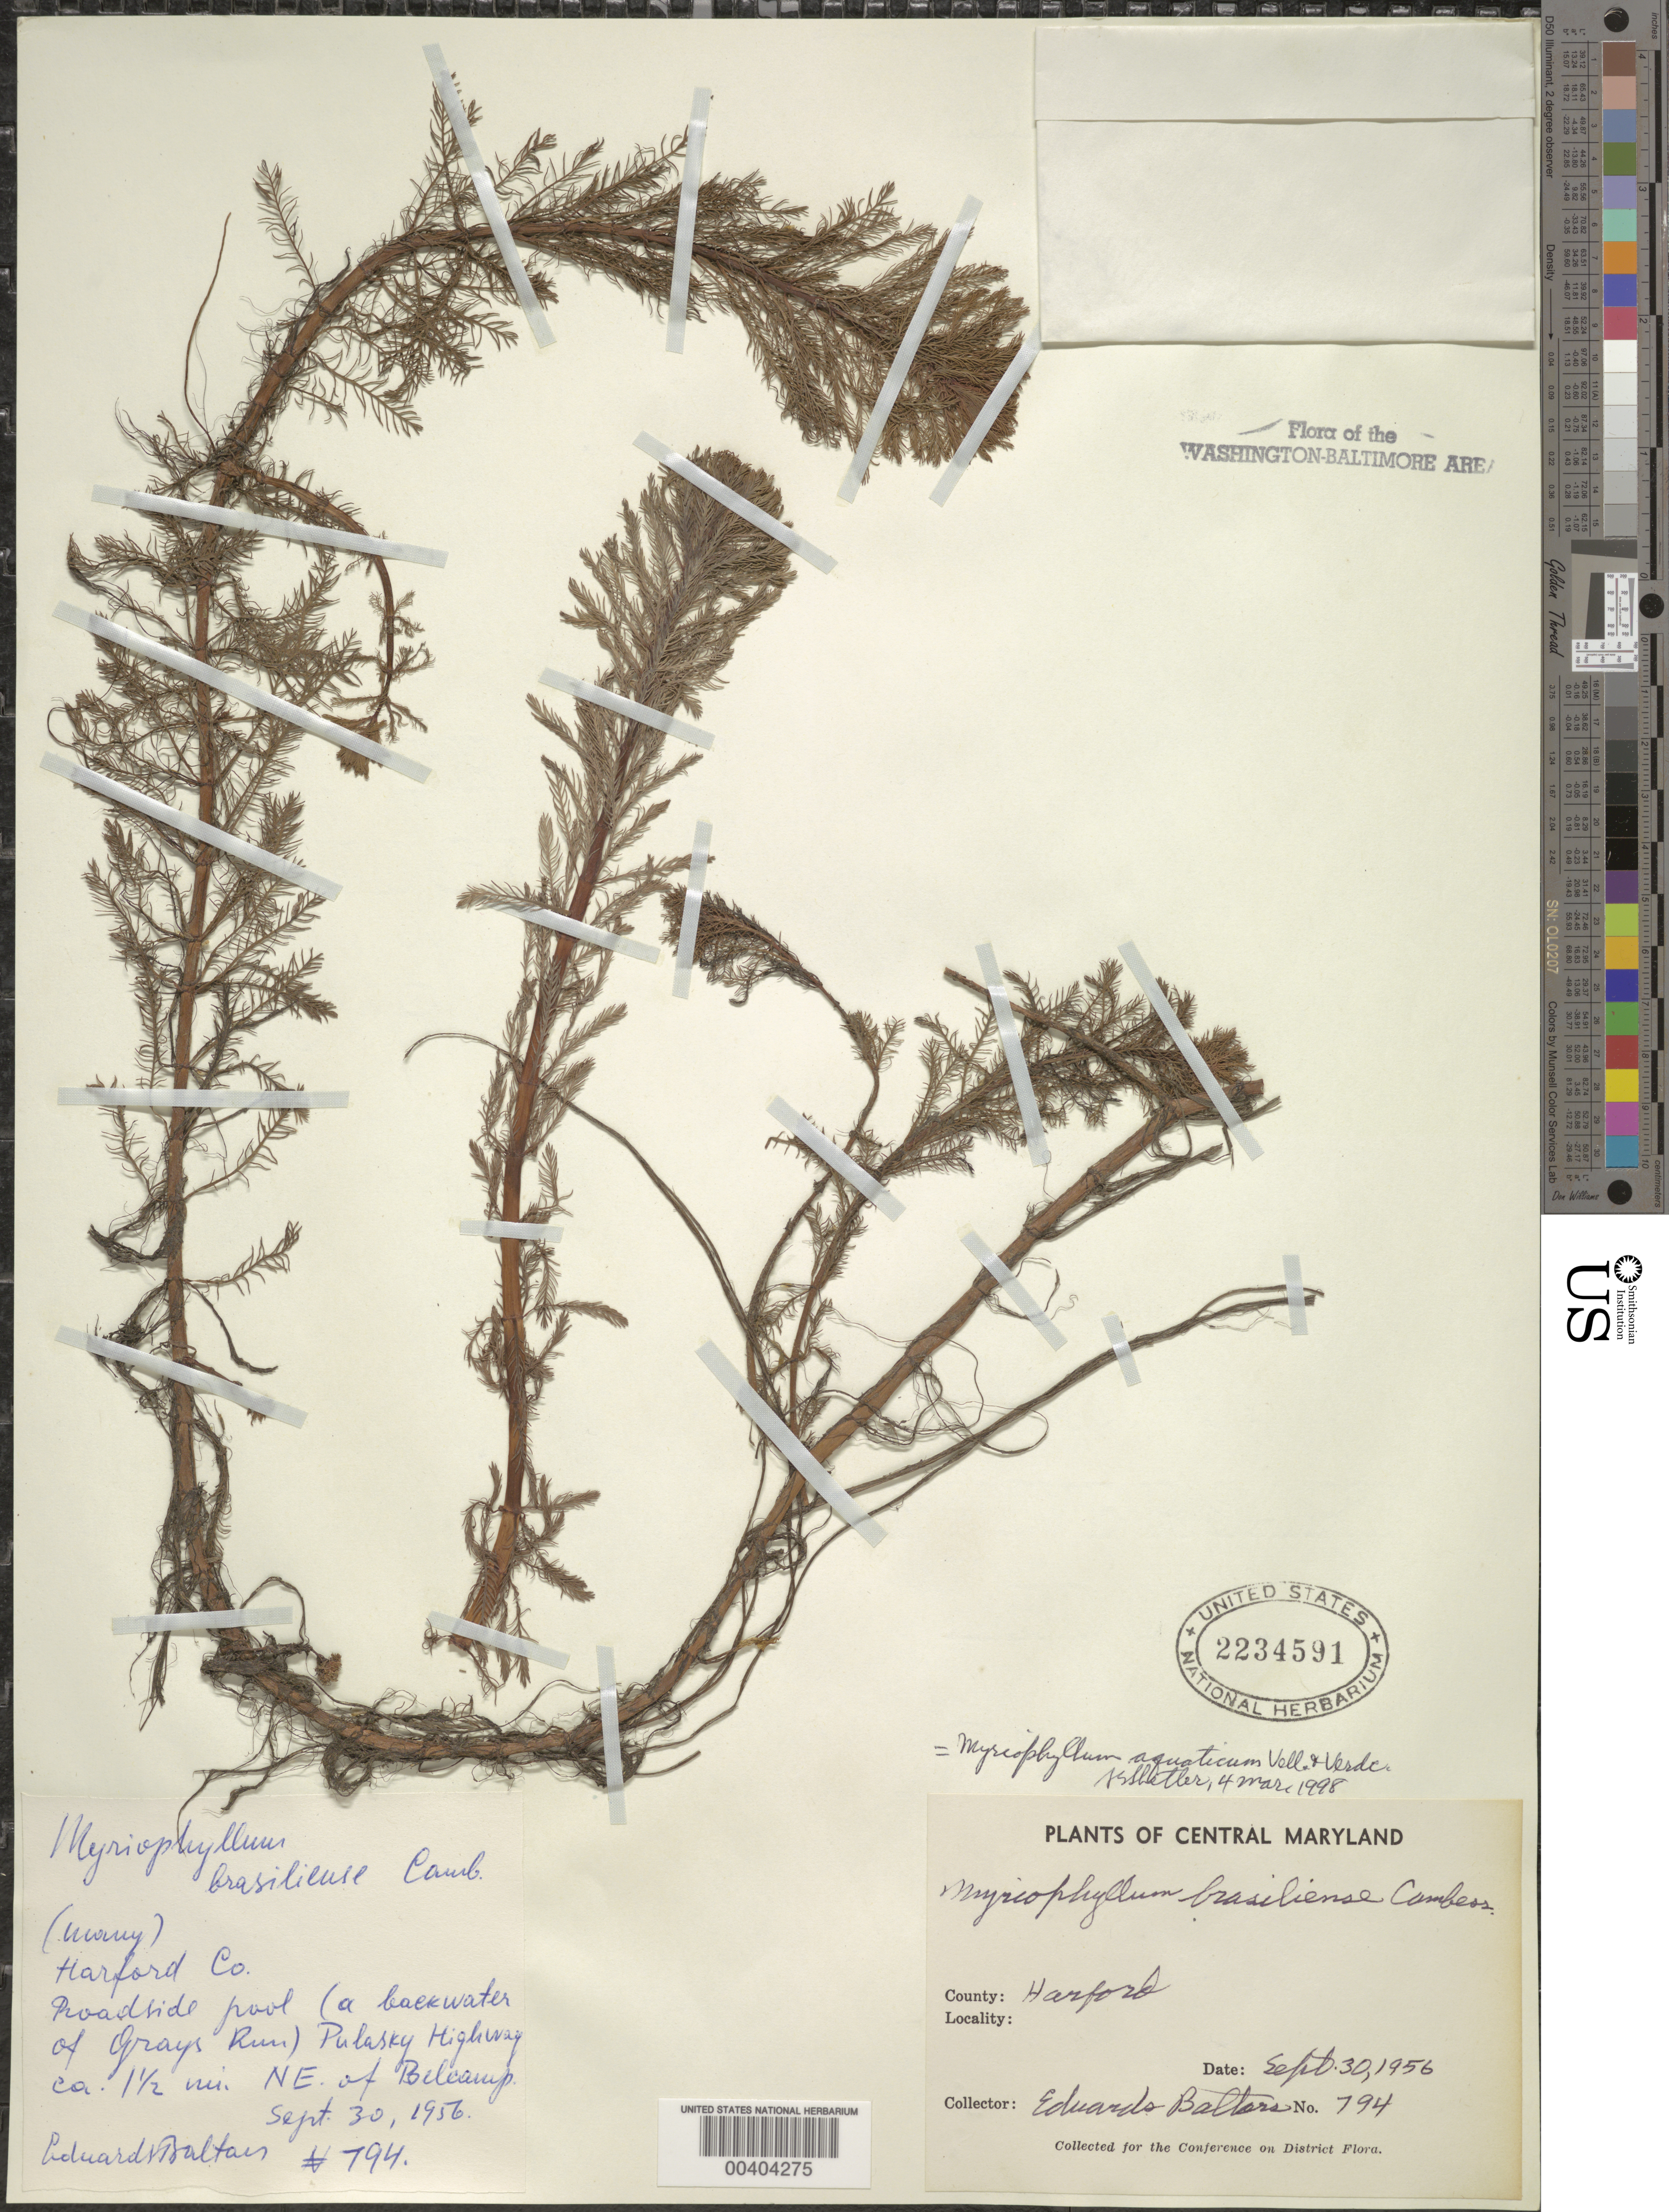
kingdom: Plantae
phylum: Tracheophyta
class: Magnoliopsida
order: Saxifragales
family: Haloragaceae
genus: Myriophyllum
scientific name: Myriophyllum aquaticum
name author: (Vell.) Verdc.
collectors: E. Baltars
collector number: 794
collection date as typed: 30 Sep 1956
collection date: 1956-09-30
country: United States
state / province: Maryland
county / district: Harford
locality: Pulasky Hwy 1.5 mi. NE of Belcamp, Grays Run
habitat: Roadside pool (a backwater of Grays Run)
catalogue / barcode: US 2234591